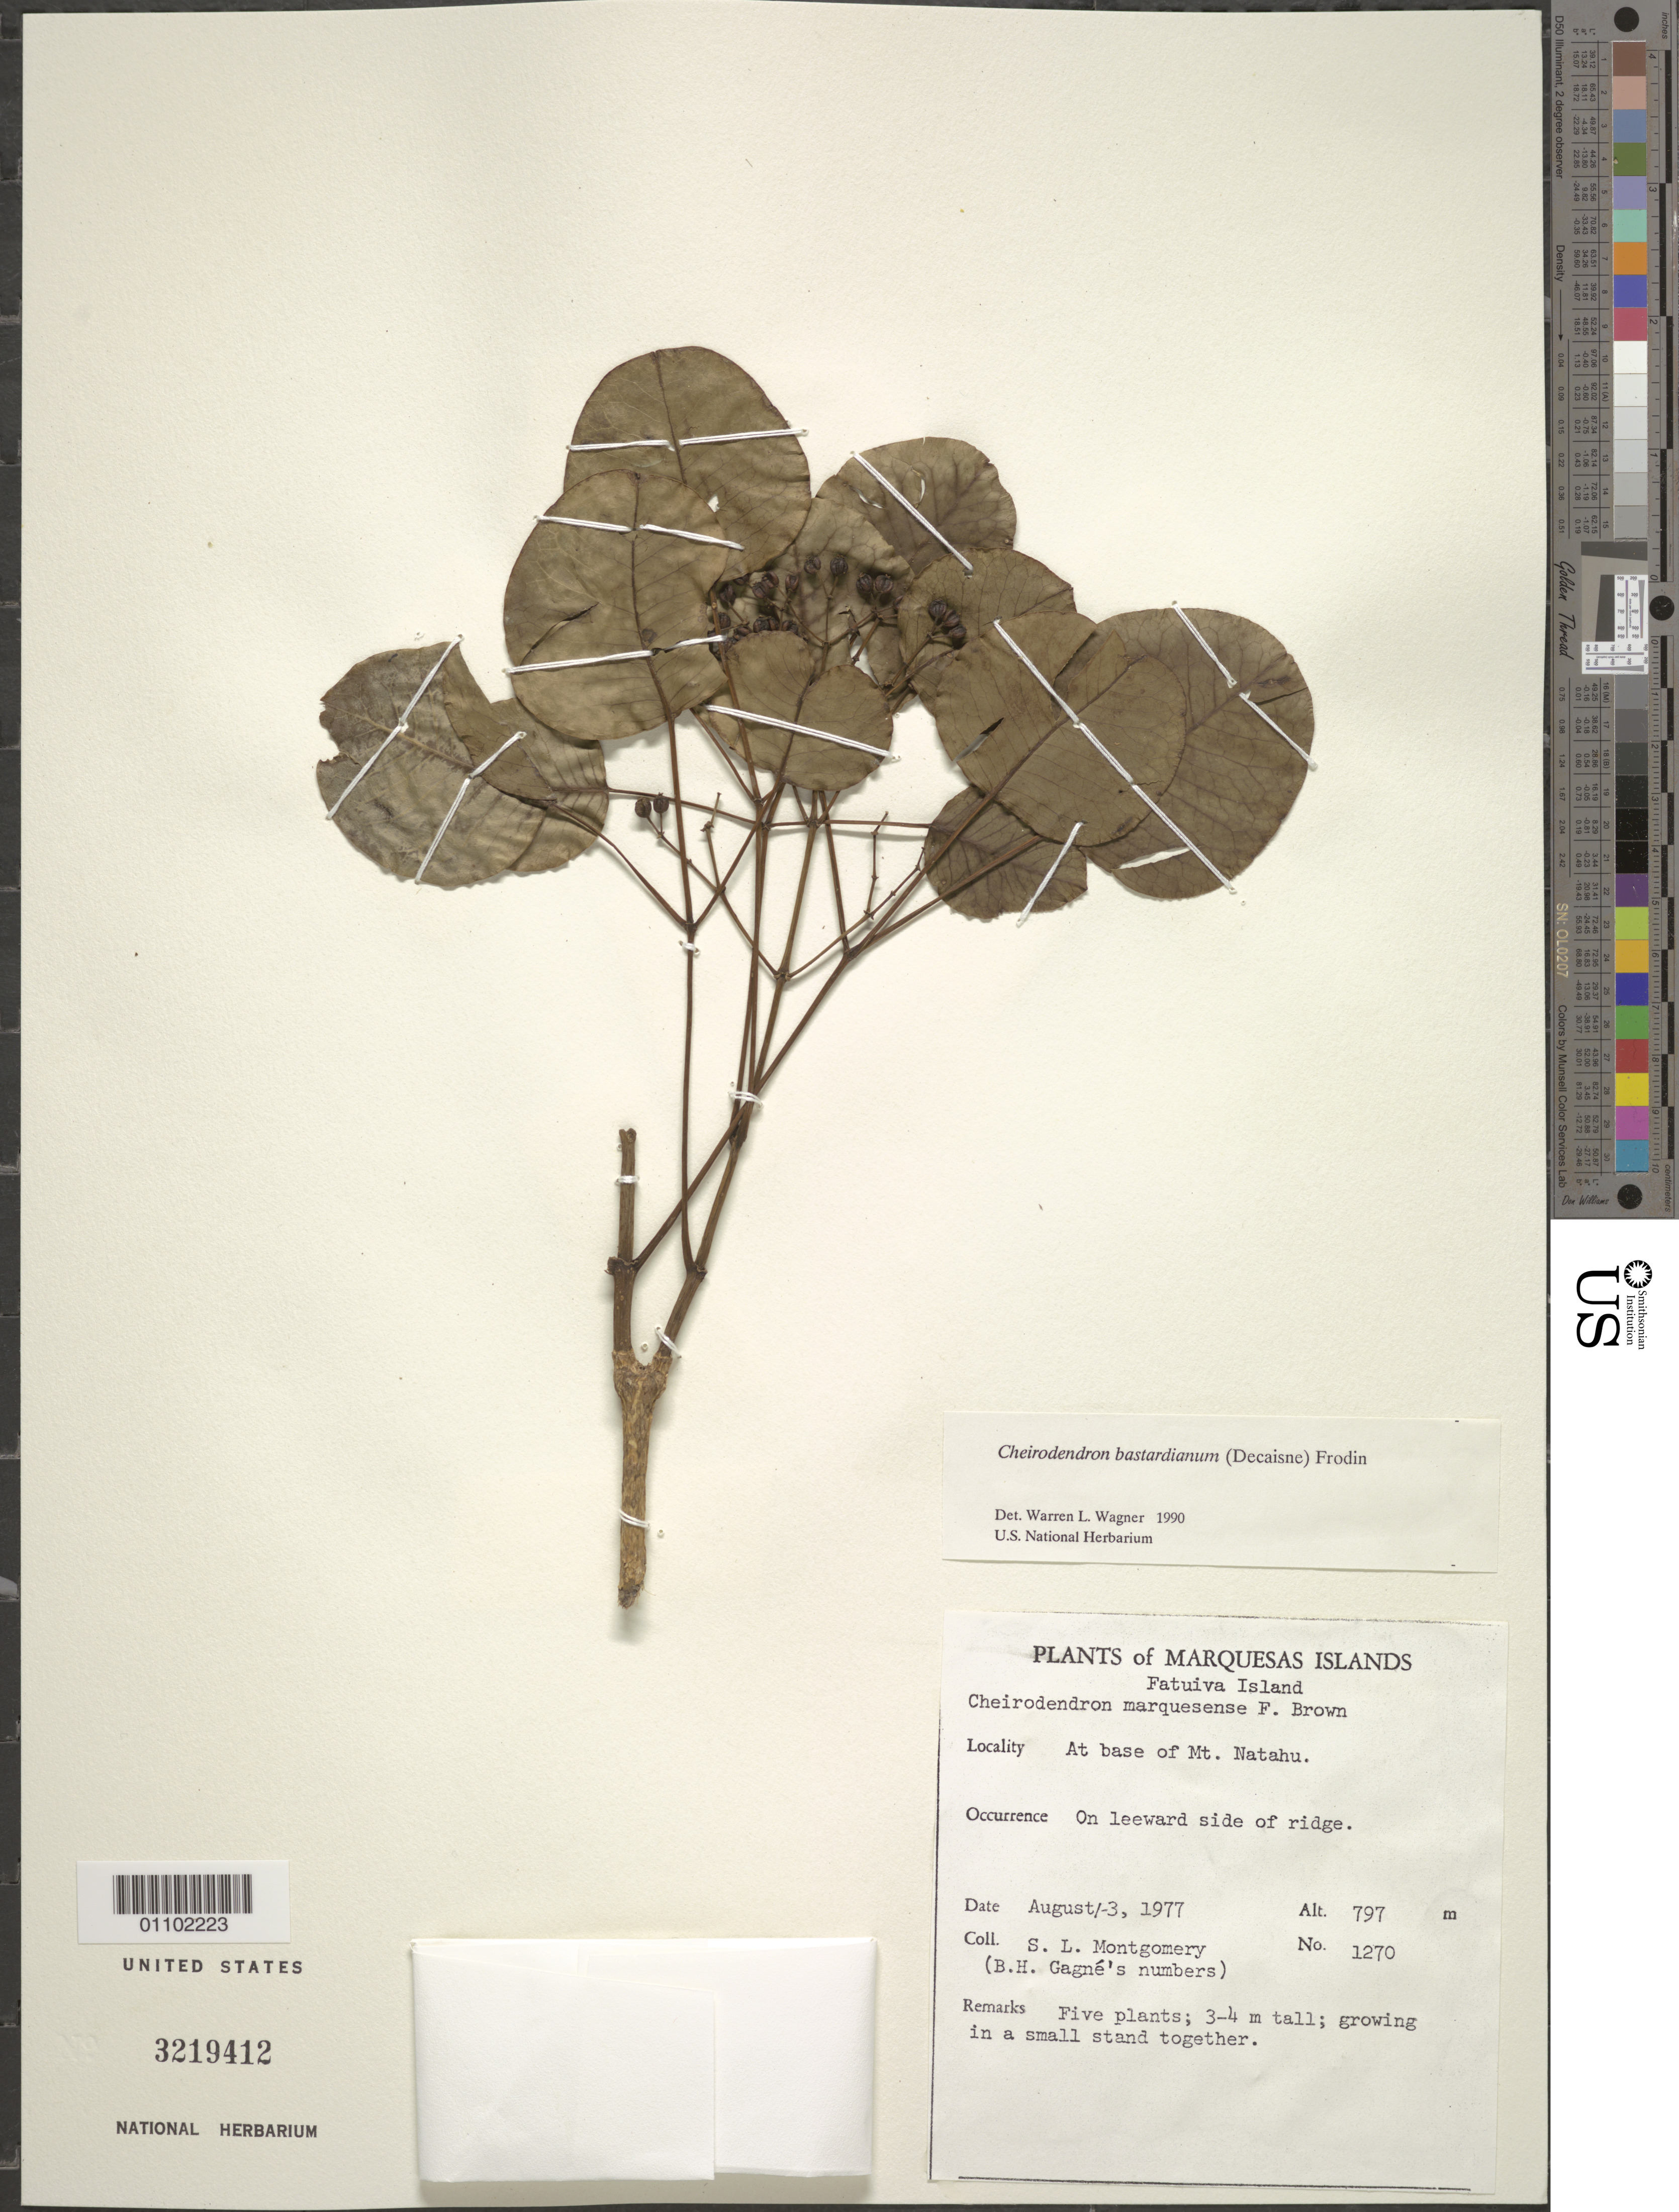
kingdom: Plantae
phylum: Tracheophyta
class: Magnoliopsida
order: Apiales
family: Araliaceae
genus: Cheirodendron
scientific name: Cheirodendron bastardianum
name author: (Decne.) Frodin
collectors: B. H. Gagné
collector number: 1270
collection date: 1977-08-03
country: French Polynesia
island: Fatu Hiva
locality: base of Mt. Natahu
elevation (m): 797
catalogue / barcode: US 3219412